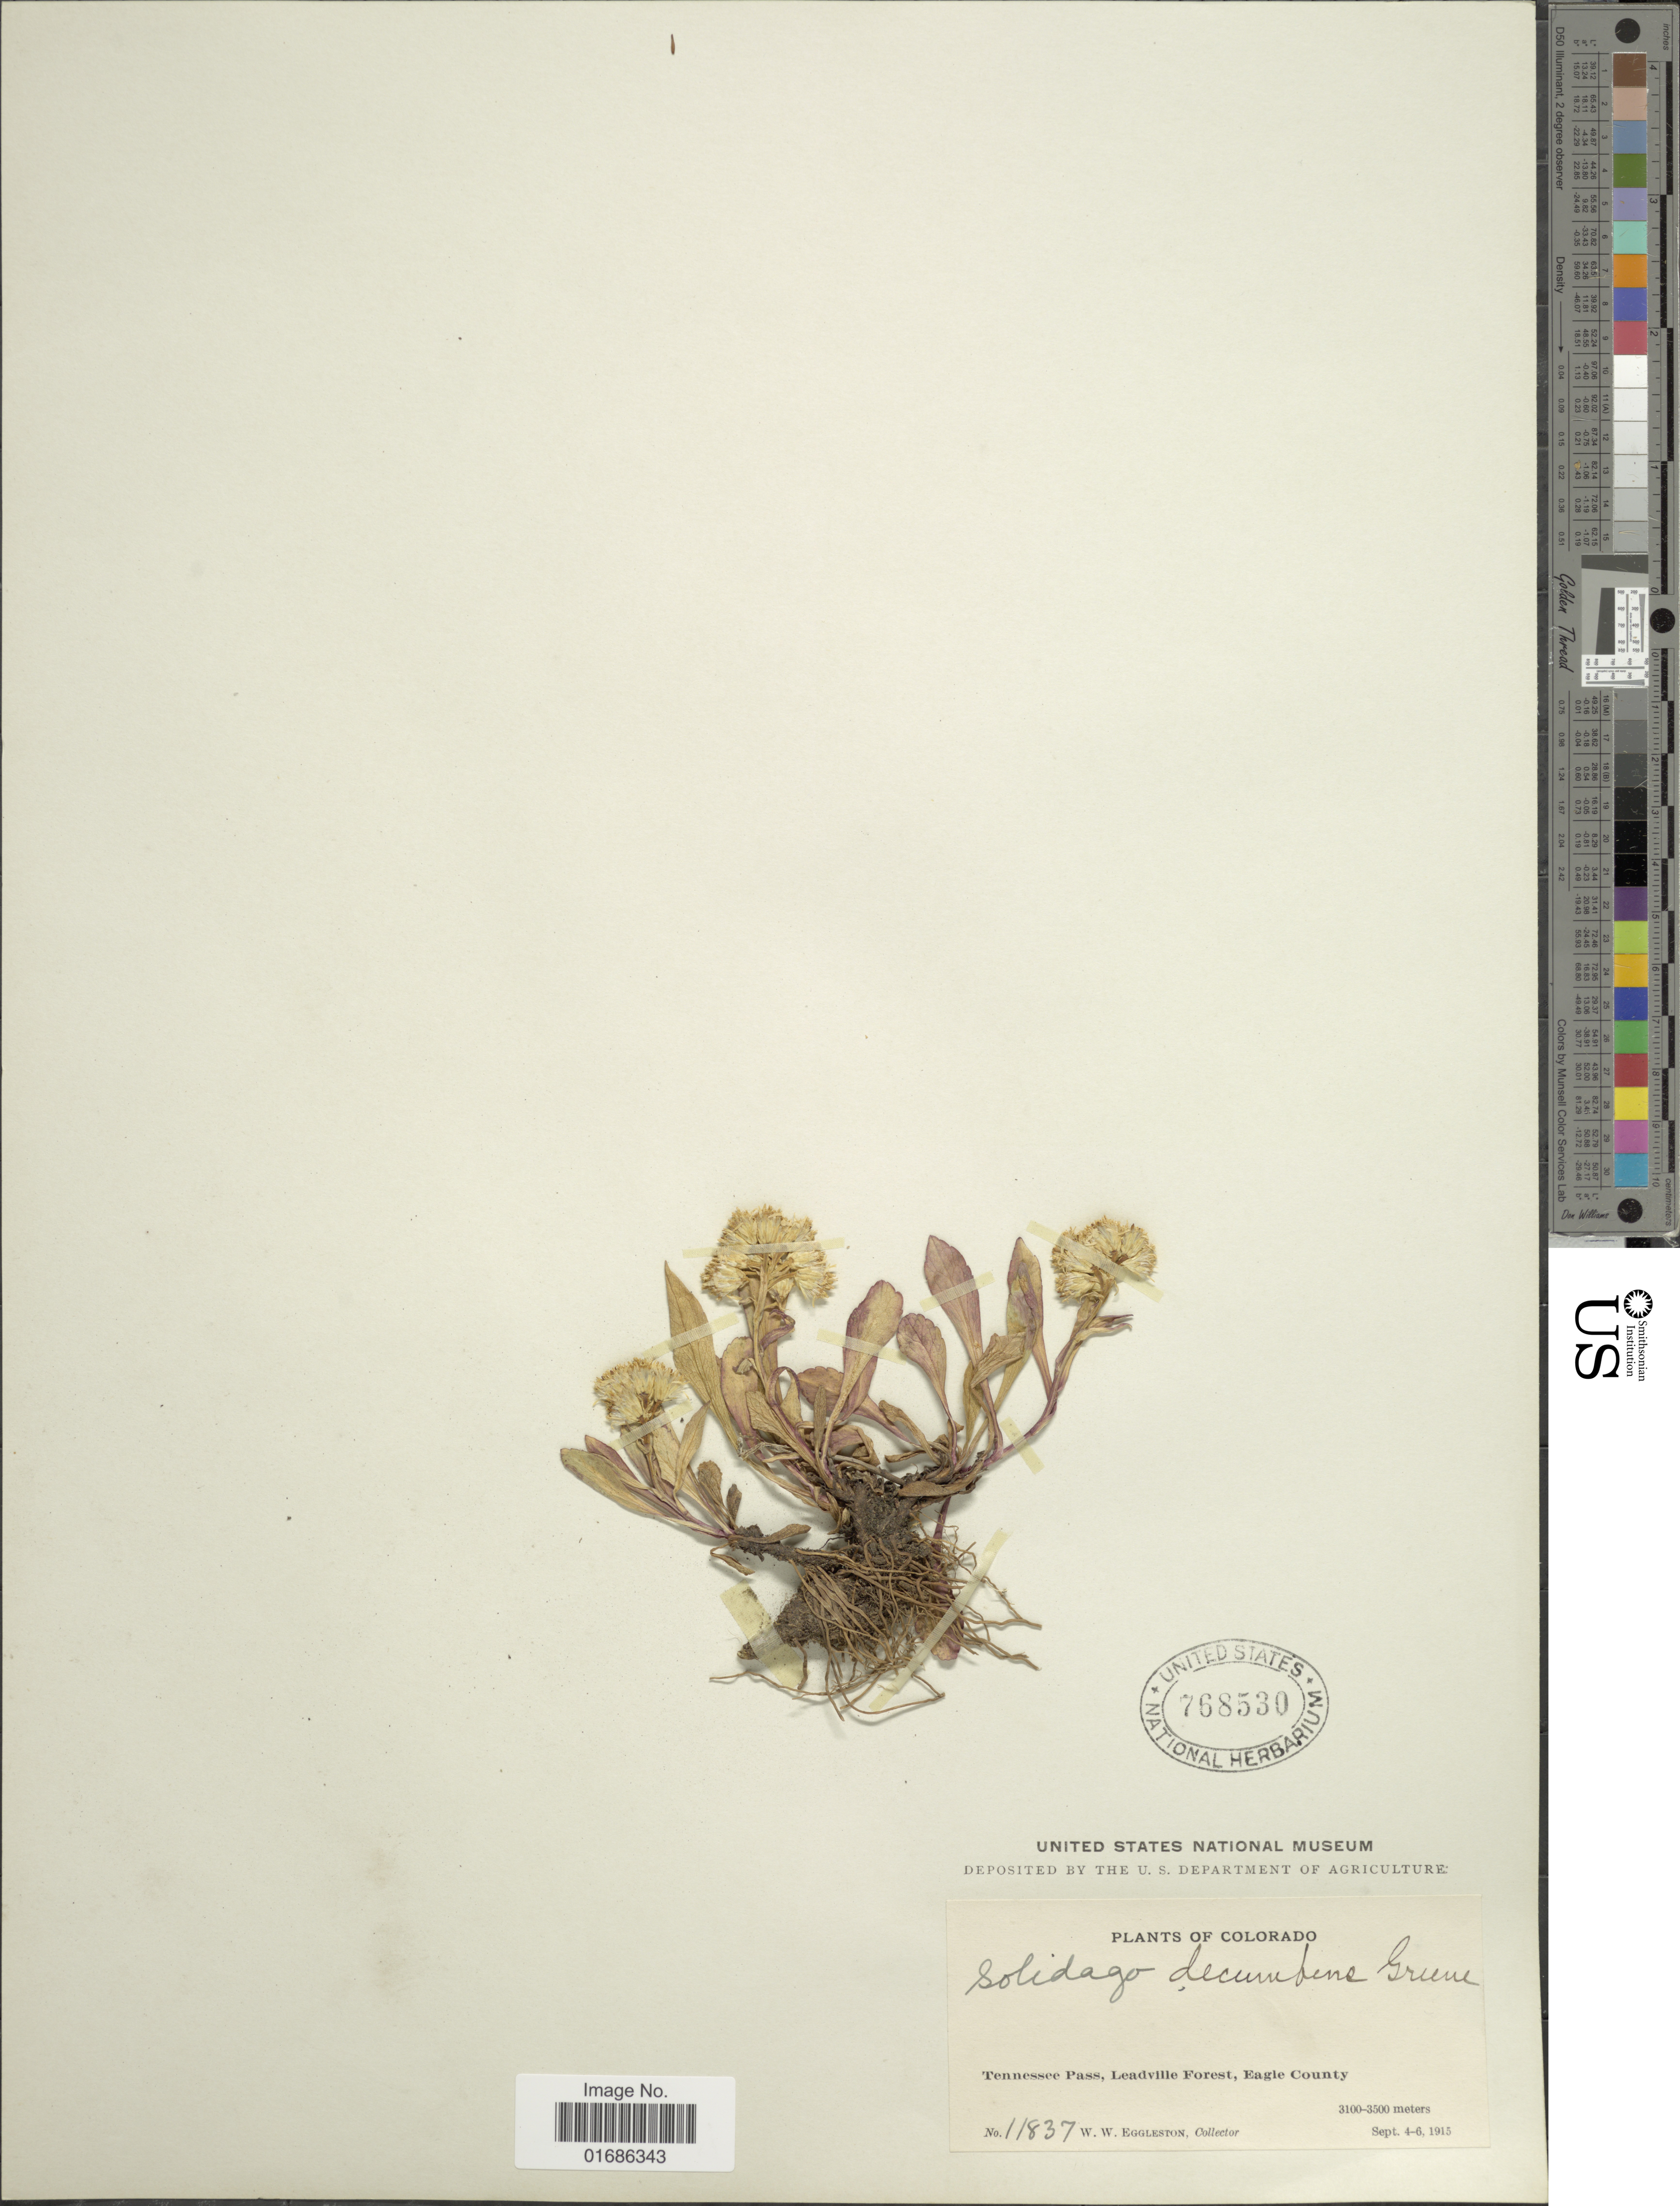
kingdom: Plantae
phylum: Tracheophyta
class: Magnoliopsida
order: Asterales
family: Asteraceae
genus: Solidago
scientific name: Solidago decumbens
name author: Greene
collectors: W. W. Eggleston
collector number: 11837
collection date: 1915-09-04/1915-09-06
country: United States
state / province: Colorado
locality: Tennessee Pass, Leadville Forest, Eagle County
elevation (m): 3100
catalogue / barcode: US 768530